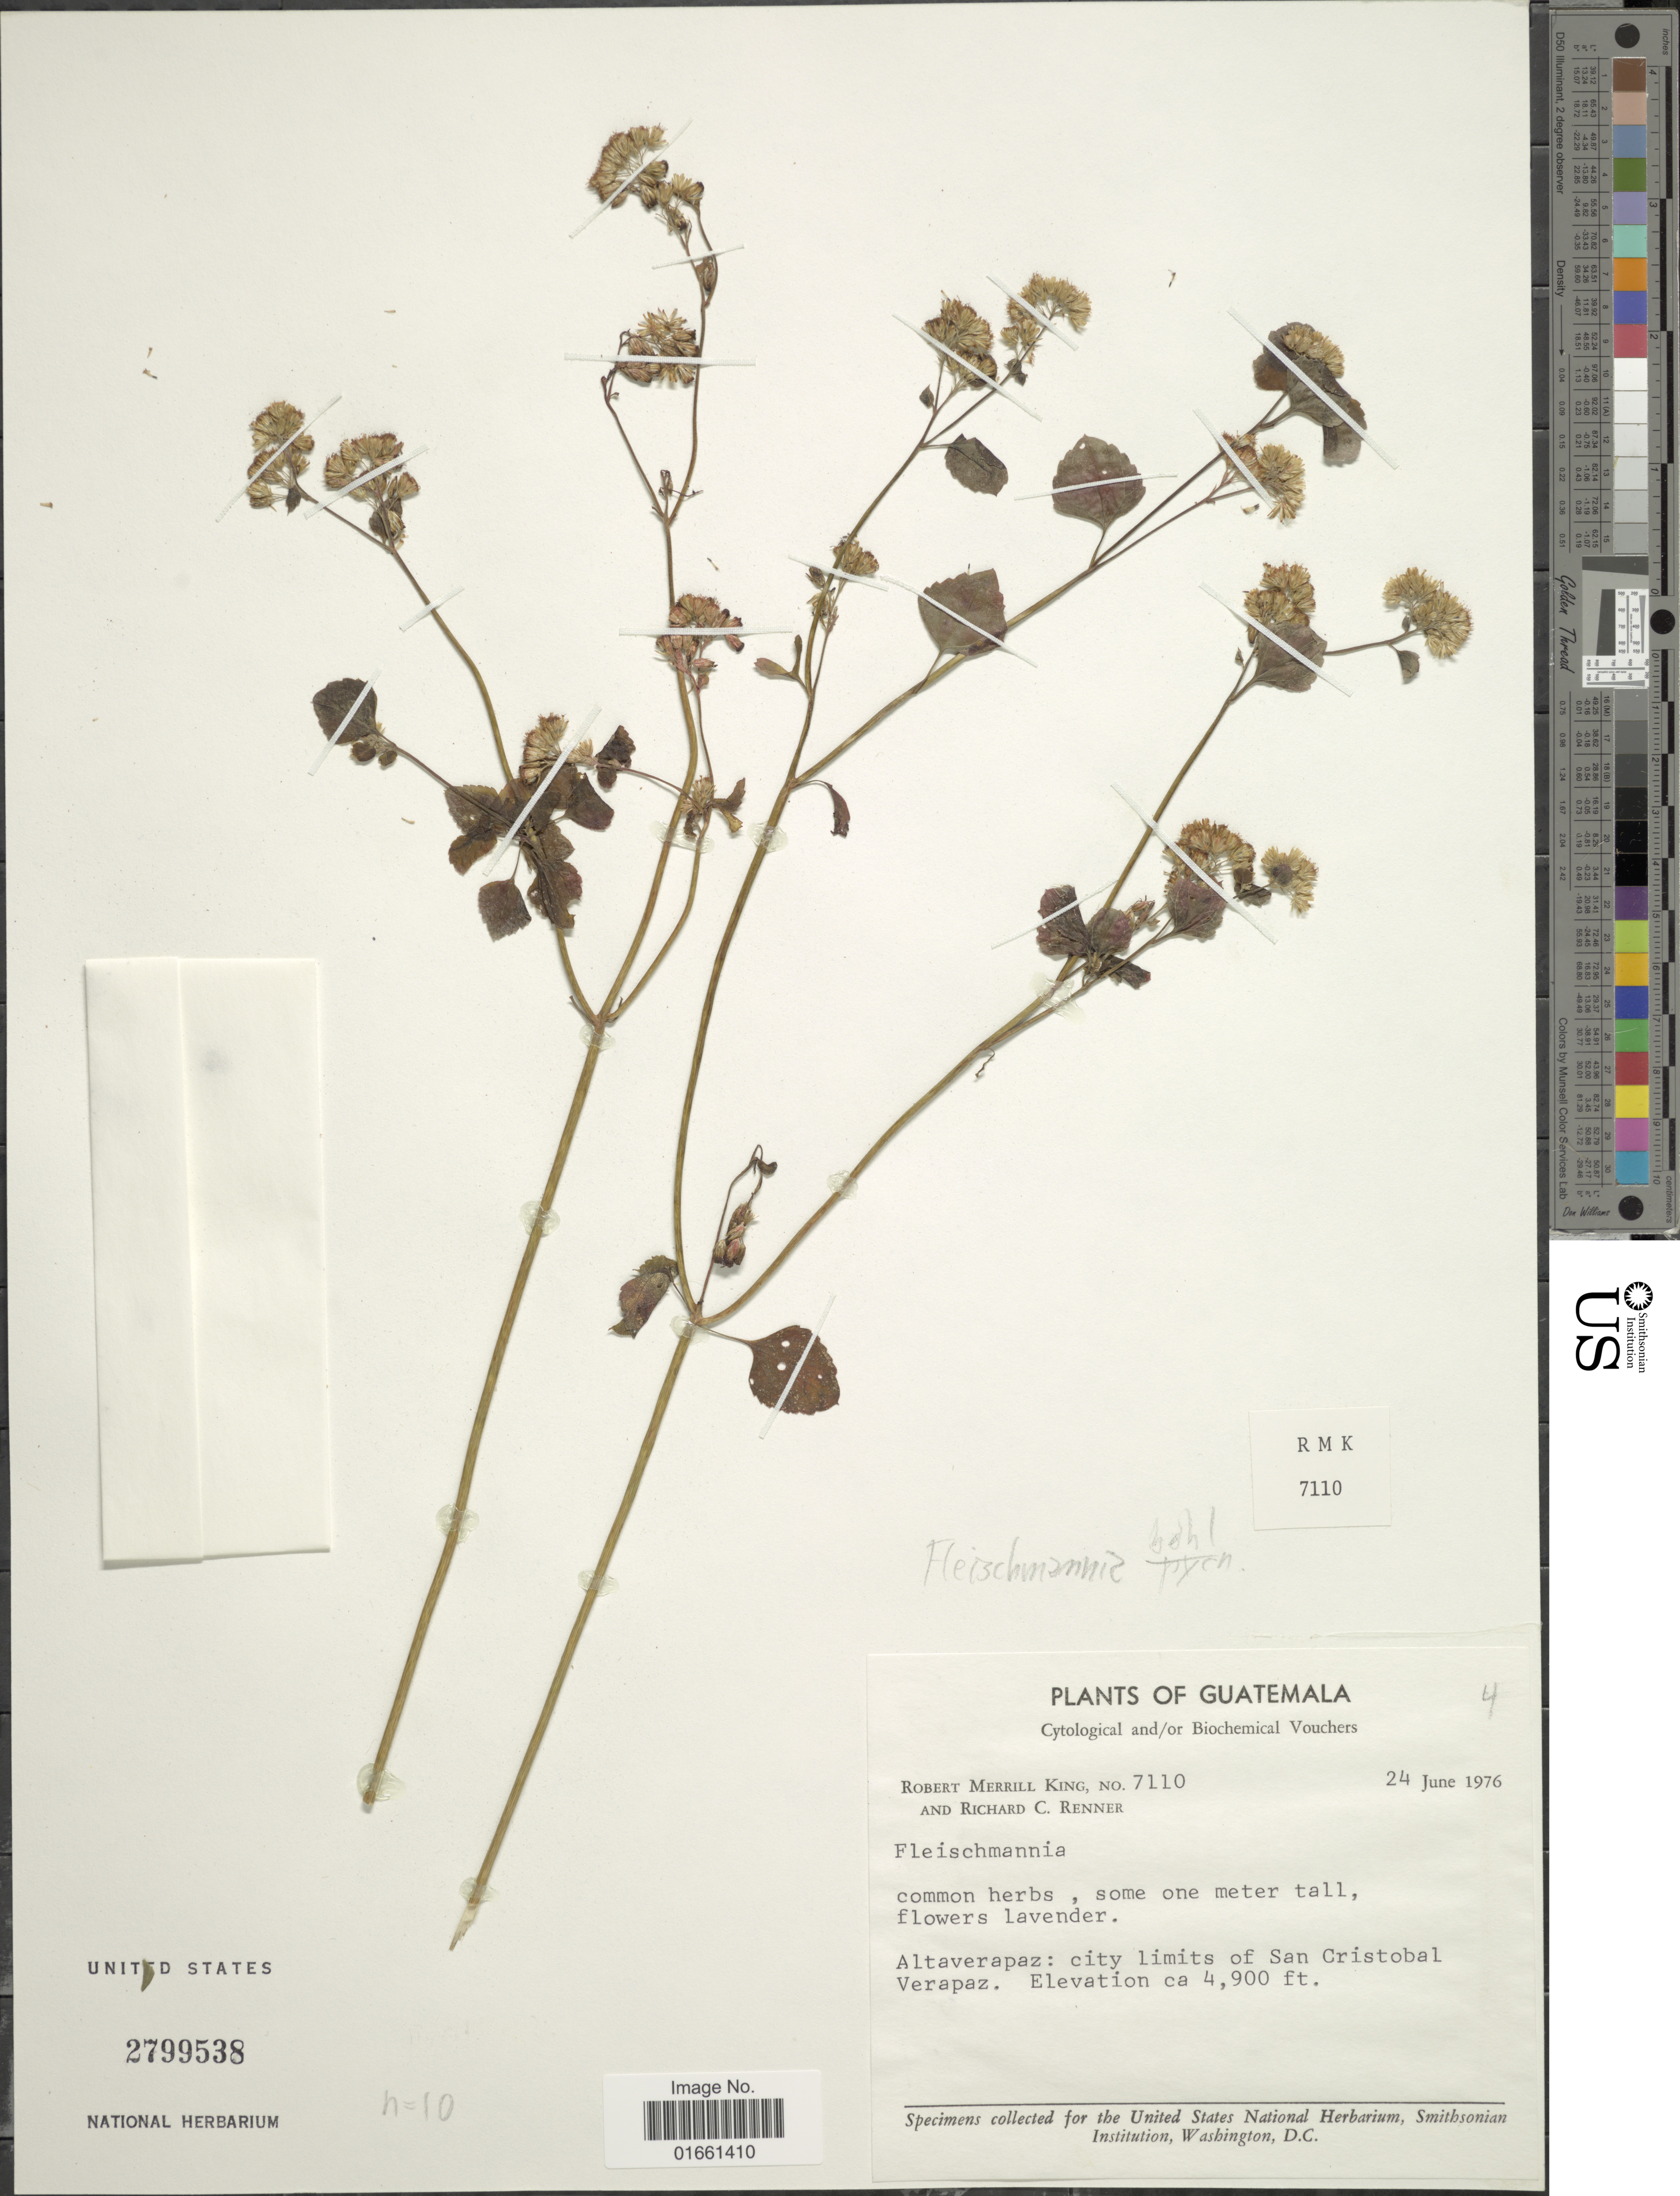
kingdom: Plantae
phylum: Tracheophyta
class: Magnoliopsida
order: Asterales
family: Asteraceae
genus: Fleischmannia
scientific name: Fleischmannia bohlmanniana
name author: R.M. King & H. Rob.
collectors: R. M. King & R. C. Renner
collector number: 7110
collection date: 1976-06-24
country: Guatemala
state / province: Alta Verapaz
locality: City limits of San Critstobal Verapaz.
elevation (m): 1494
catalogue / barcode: US 2799538